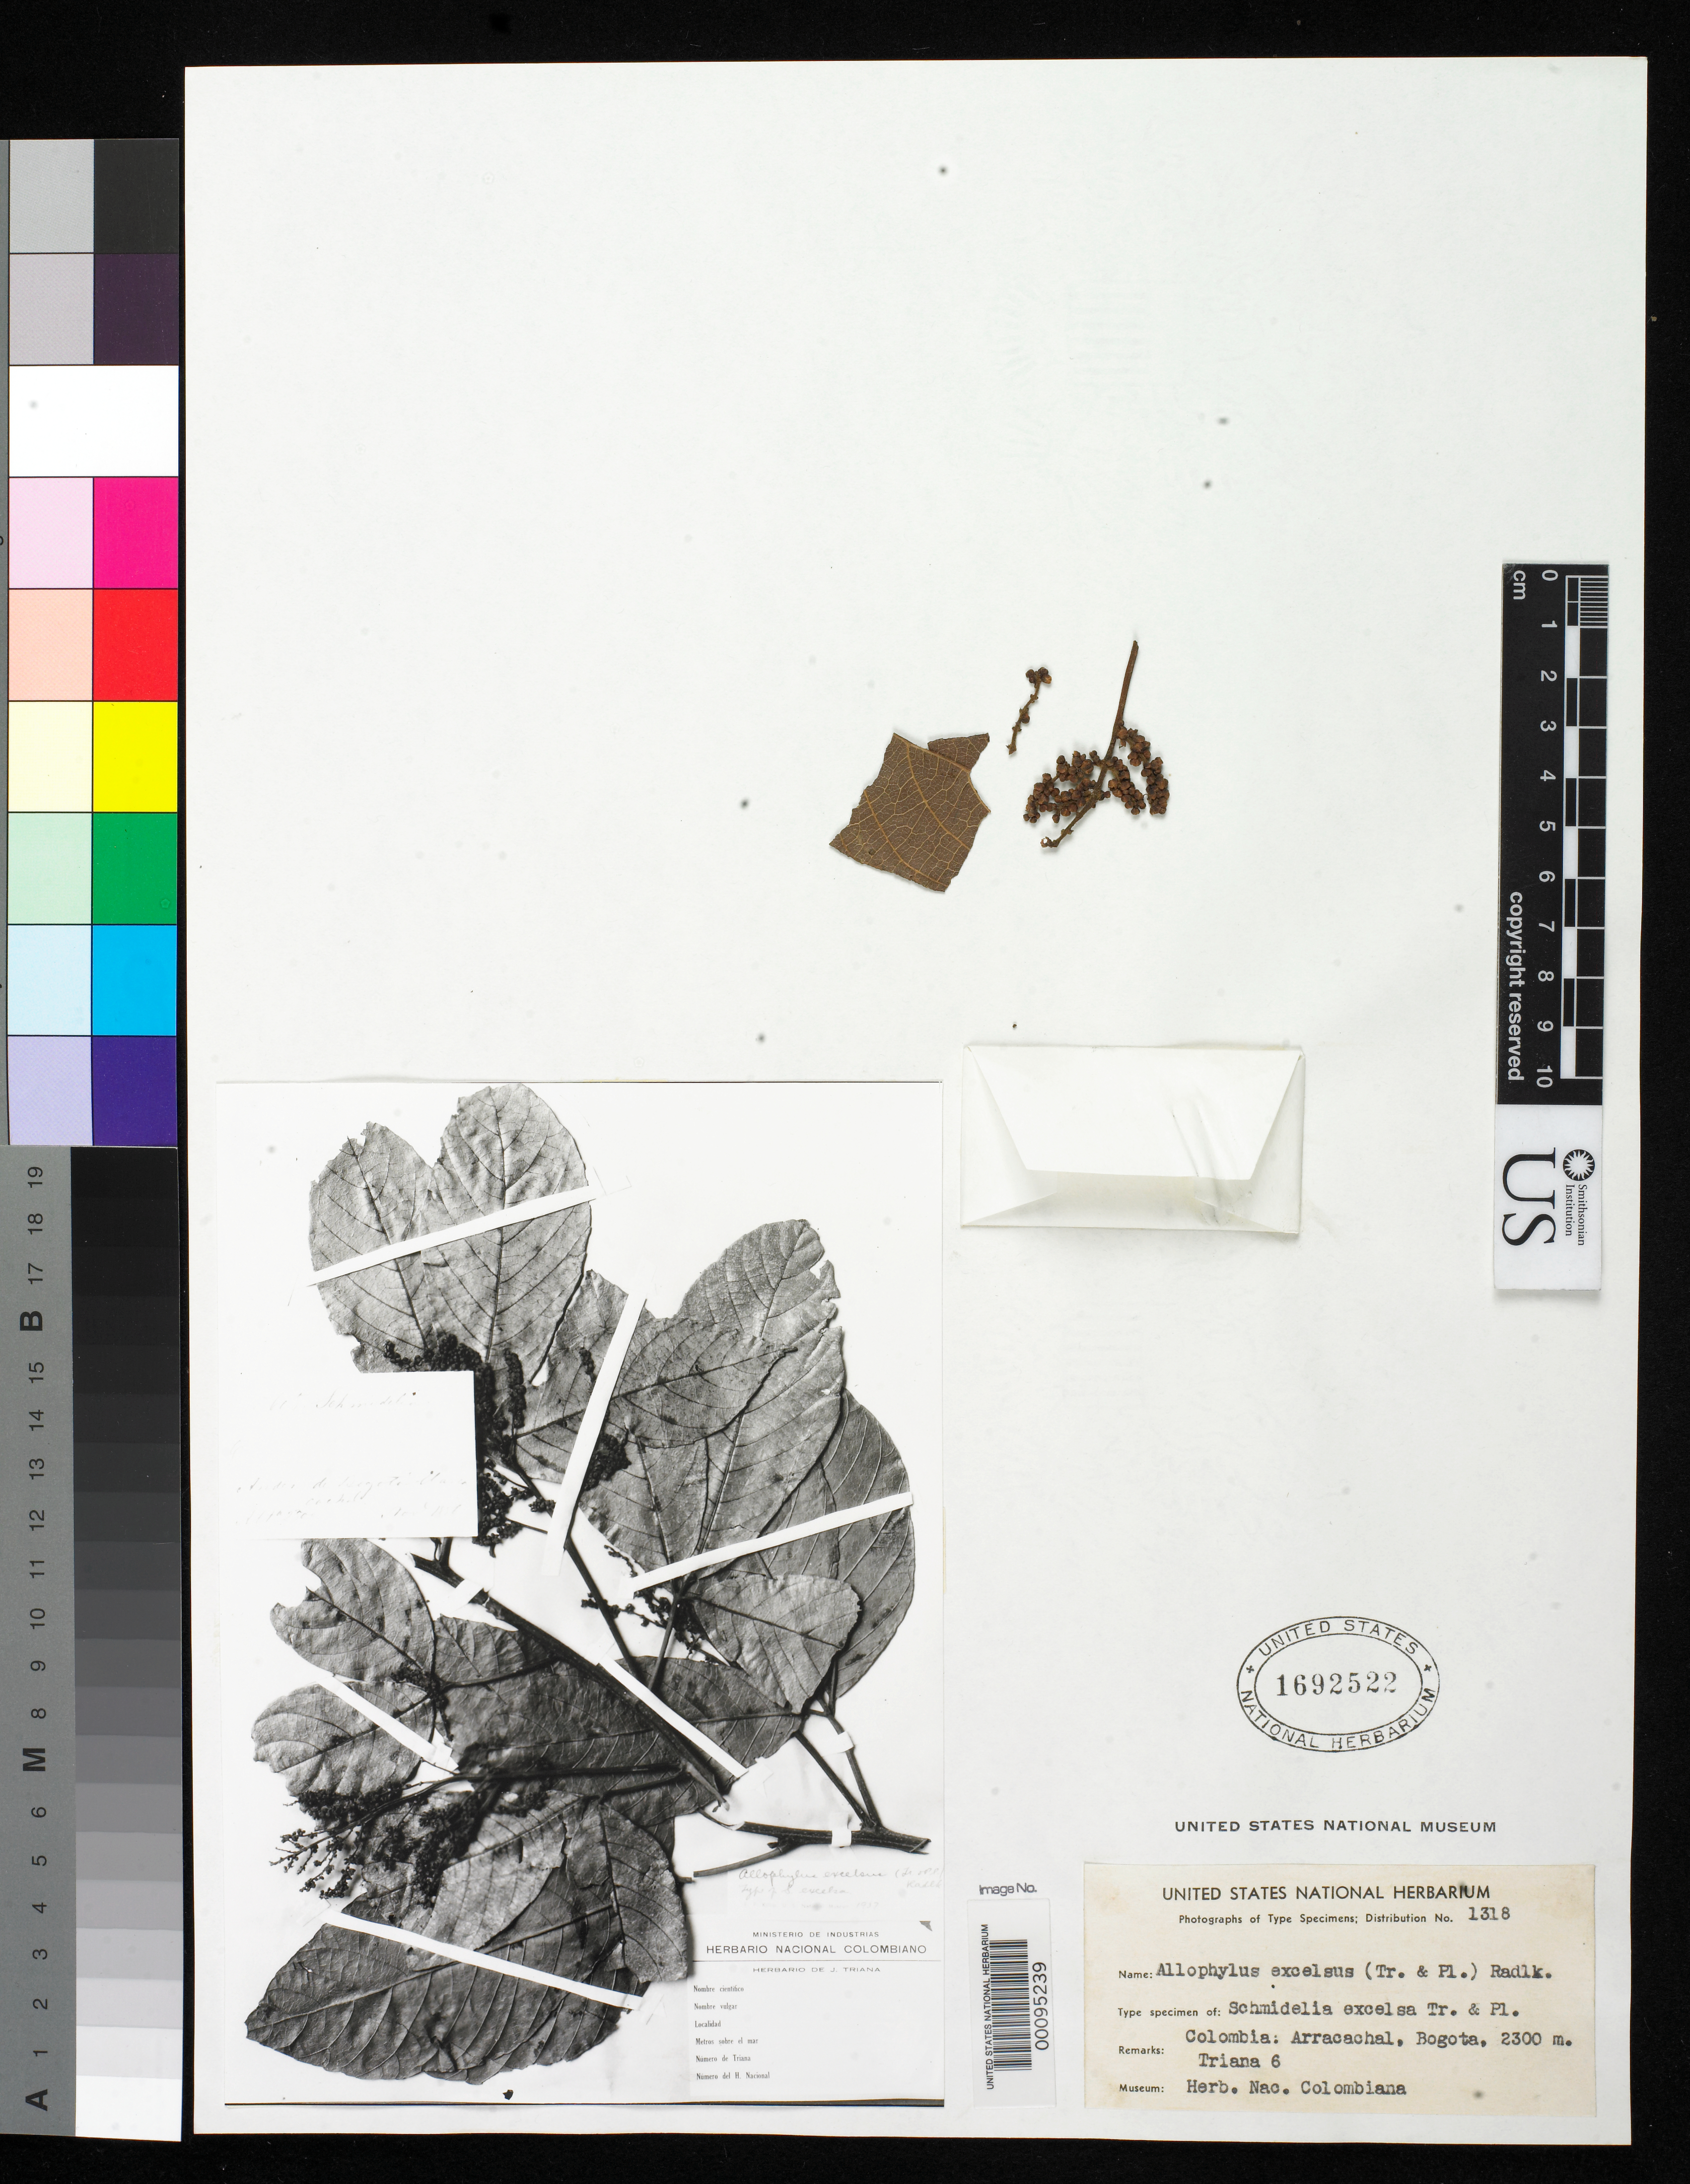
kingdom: Plantae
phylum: Tracheophyta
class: Magnoliopsida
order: Sapindales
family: Sapindaceae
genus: Schmidelia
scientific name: Schmidelia excelsa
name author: Triana & Planch.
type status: Type Fragment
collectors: J. J. Triana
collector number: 6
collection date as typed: Nov 1856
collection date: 1856-11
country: Colombia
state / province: Cundinamarca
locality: Arracachal.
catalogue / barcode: US 1692522